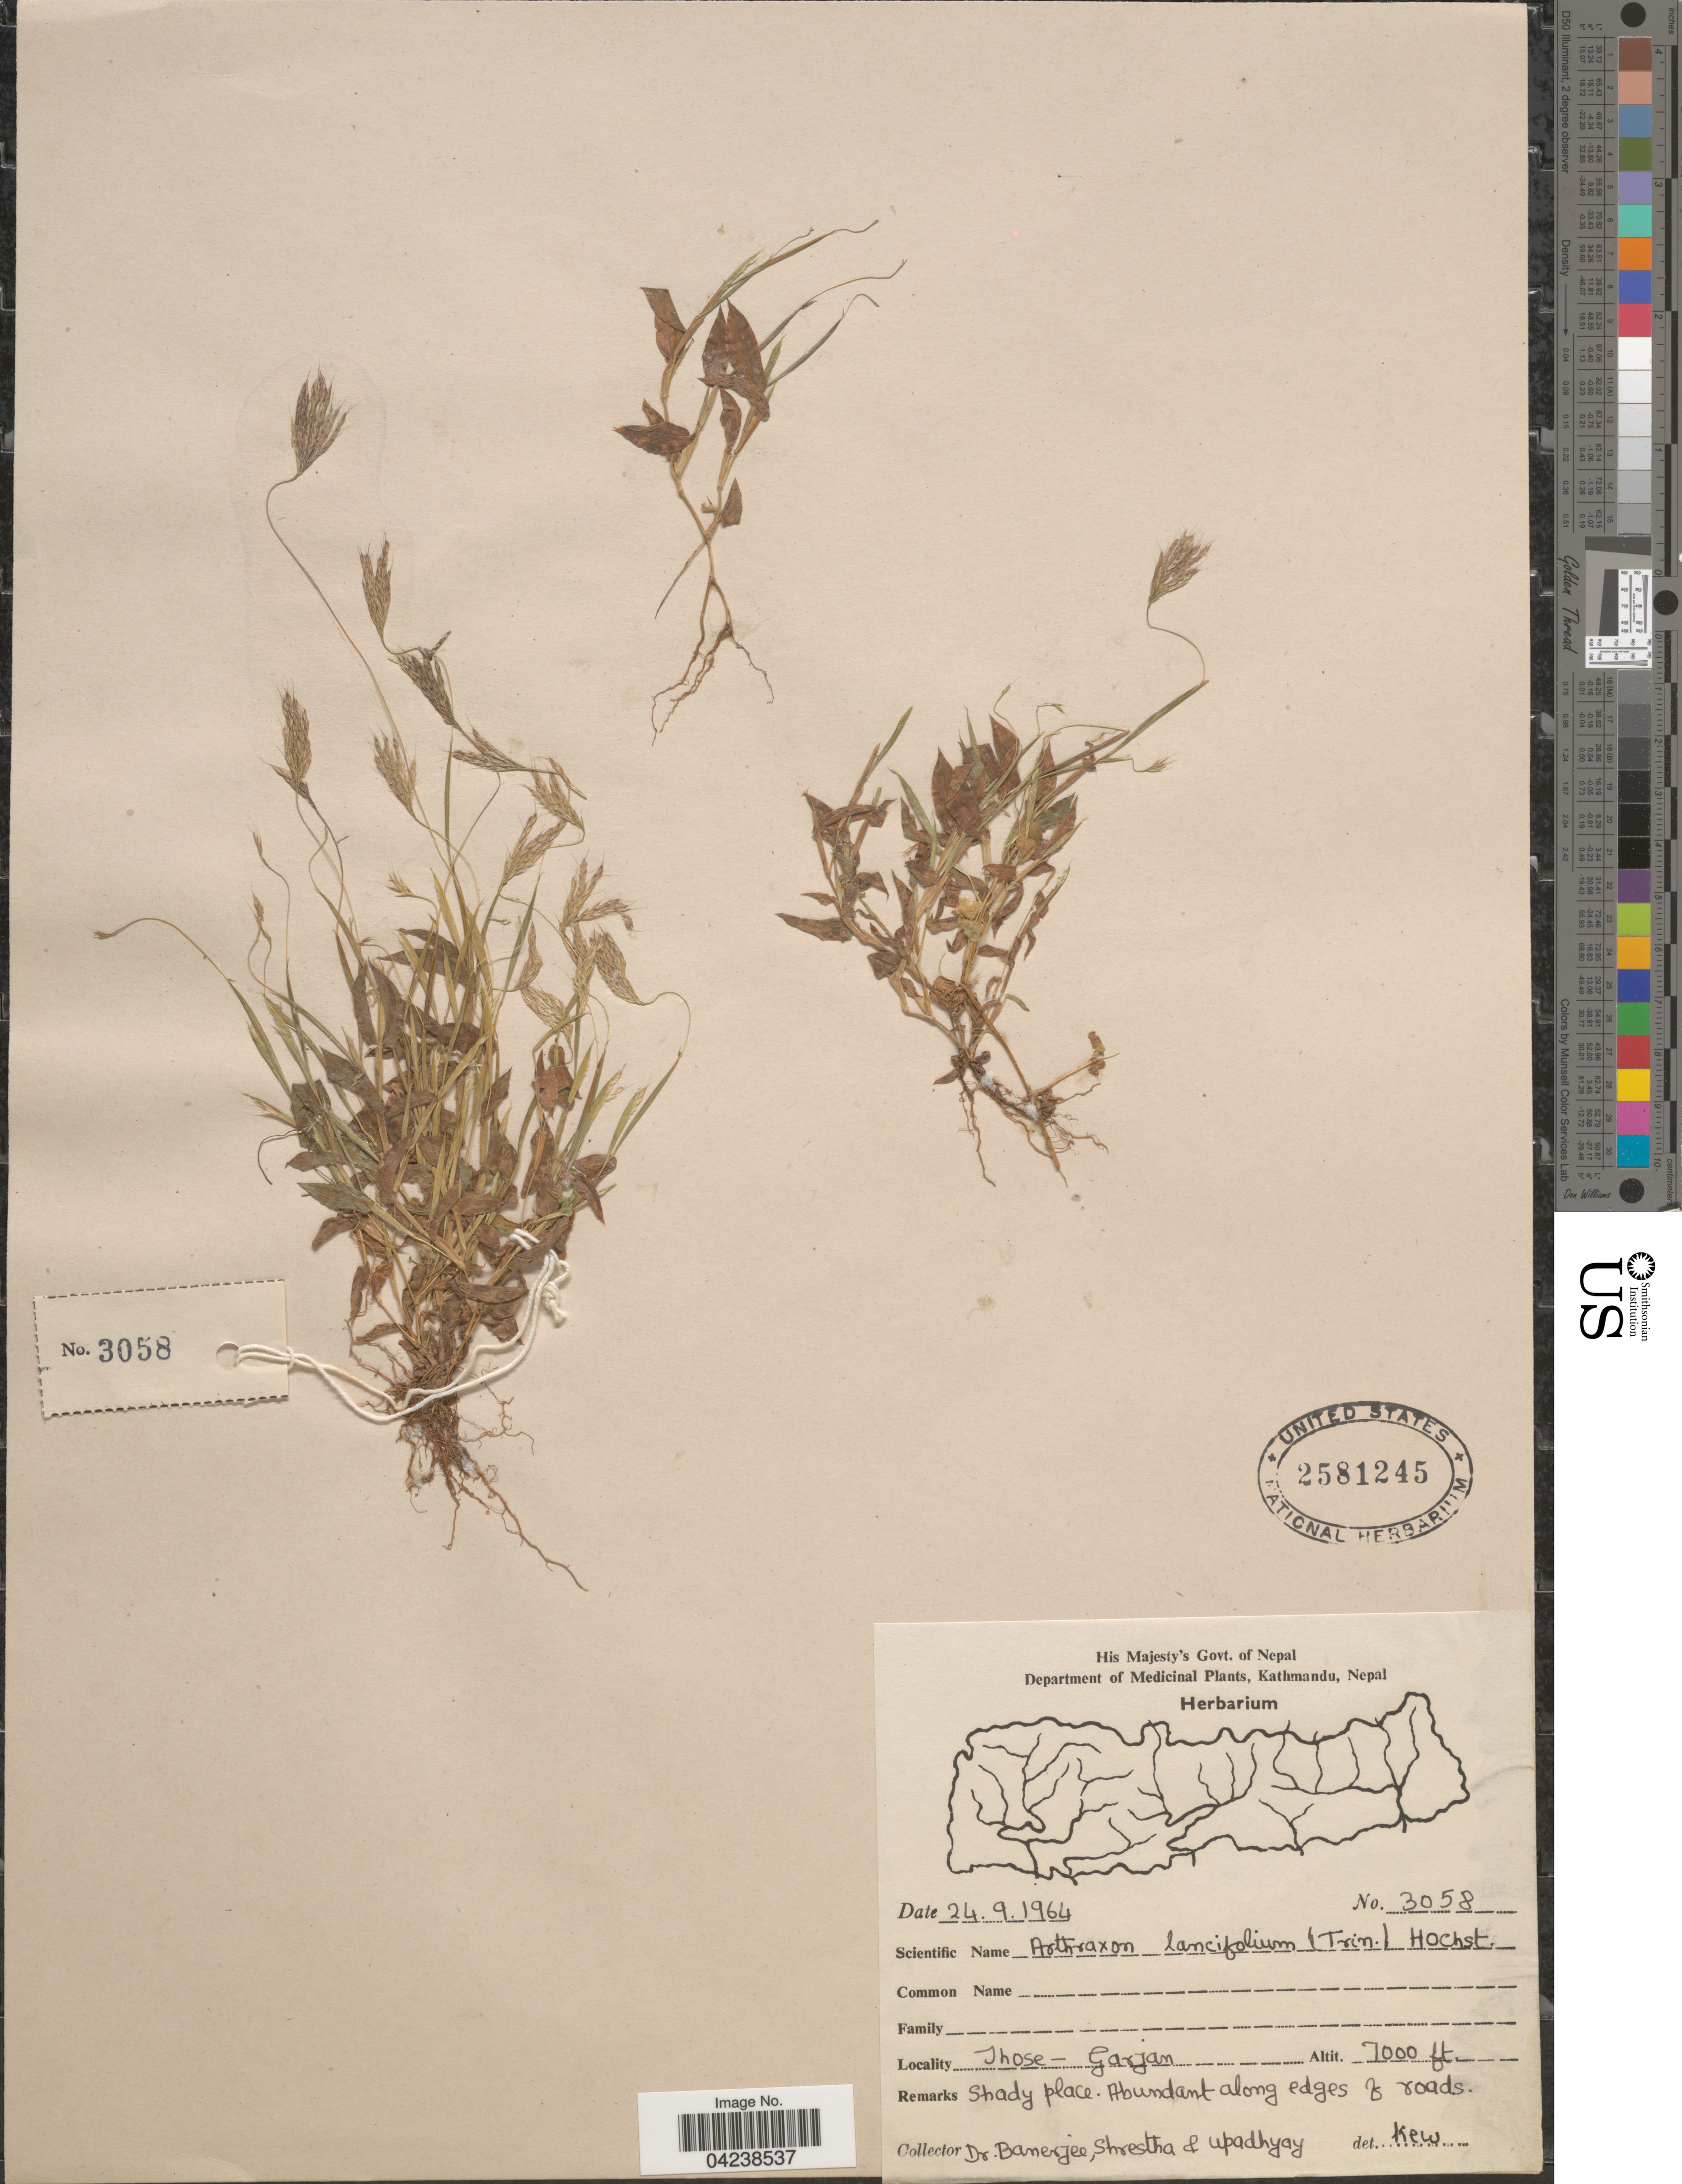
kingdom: Plantae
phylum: Tracheophyta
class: Liliopsida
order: Poales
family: Poaceae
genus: Arthraxon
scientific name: Arthraxon lancifolius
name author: (Trin.) Hochst.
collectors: -. Banerjee, -. Shrestha & Upadhyay, --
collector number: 3058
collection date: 1964-09-24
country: Nepal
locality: Those - Garjan.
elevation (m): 2134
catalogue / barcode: US 2581245